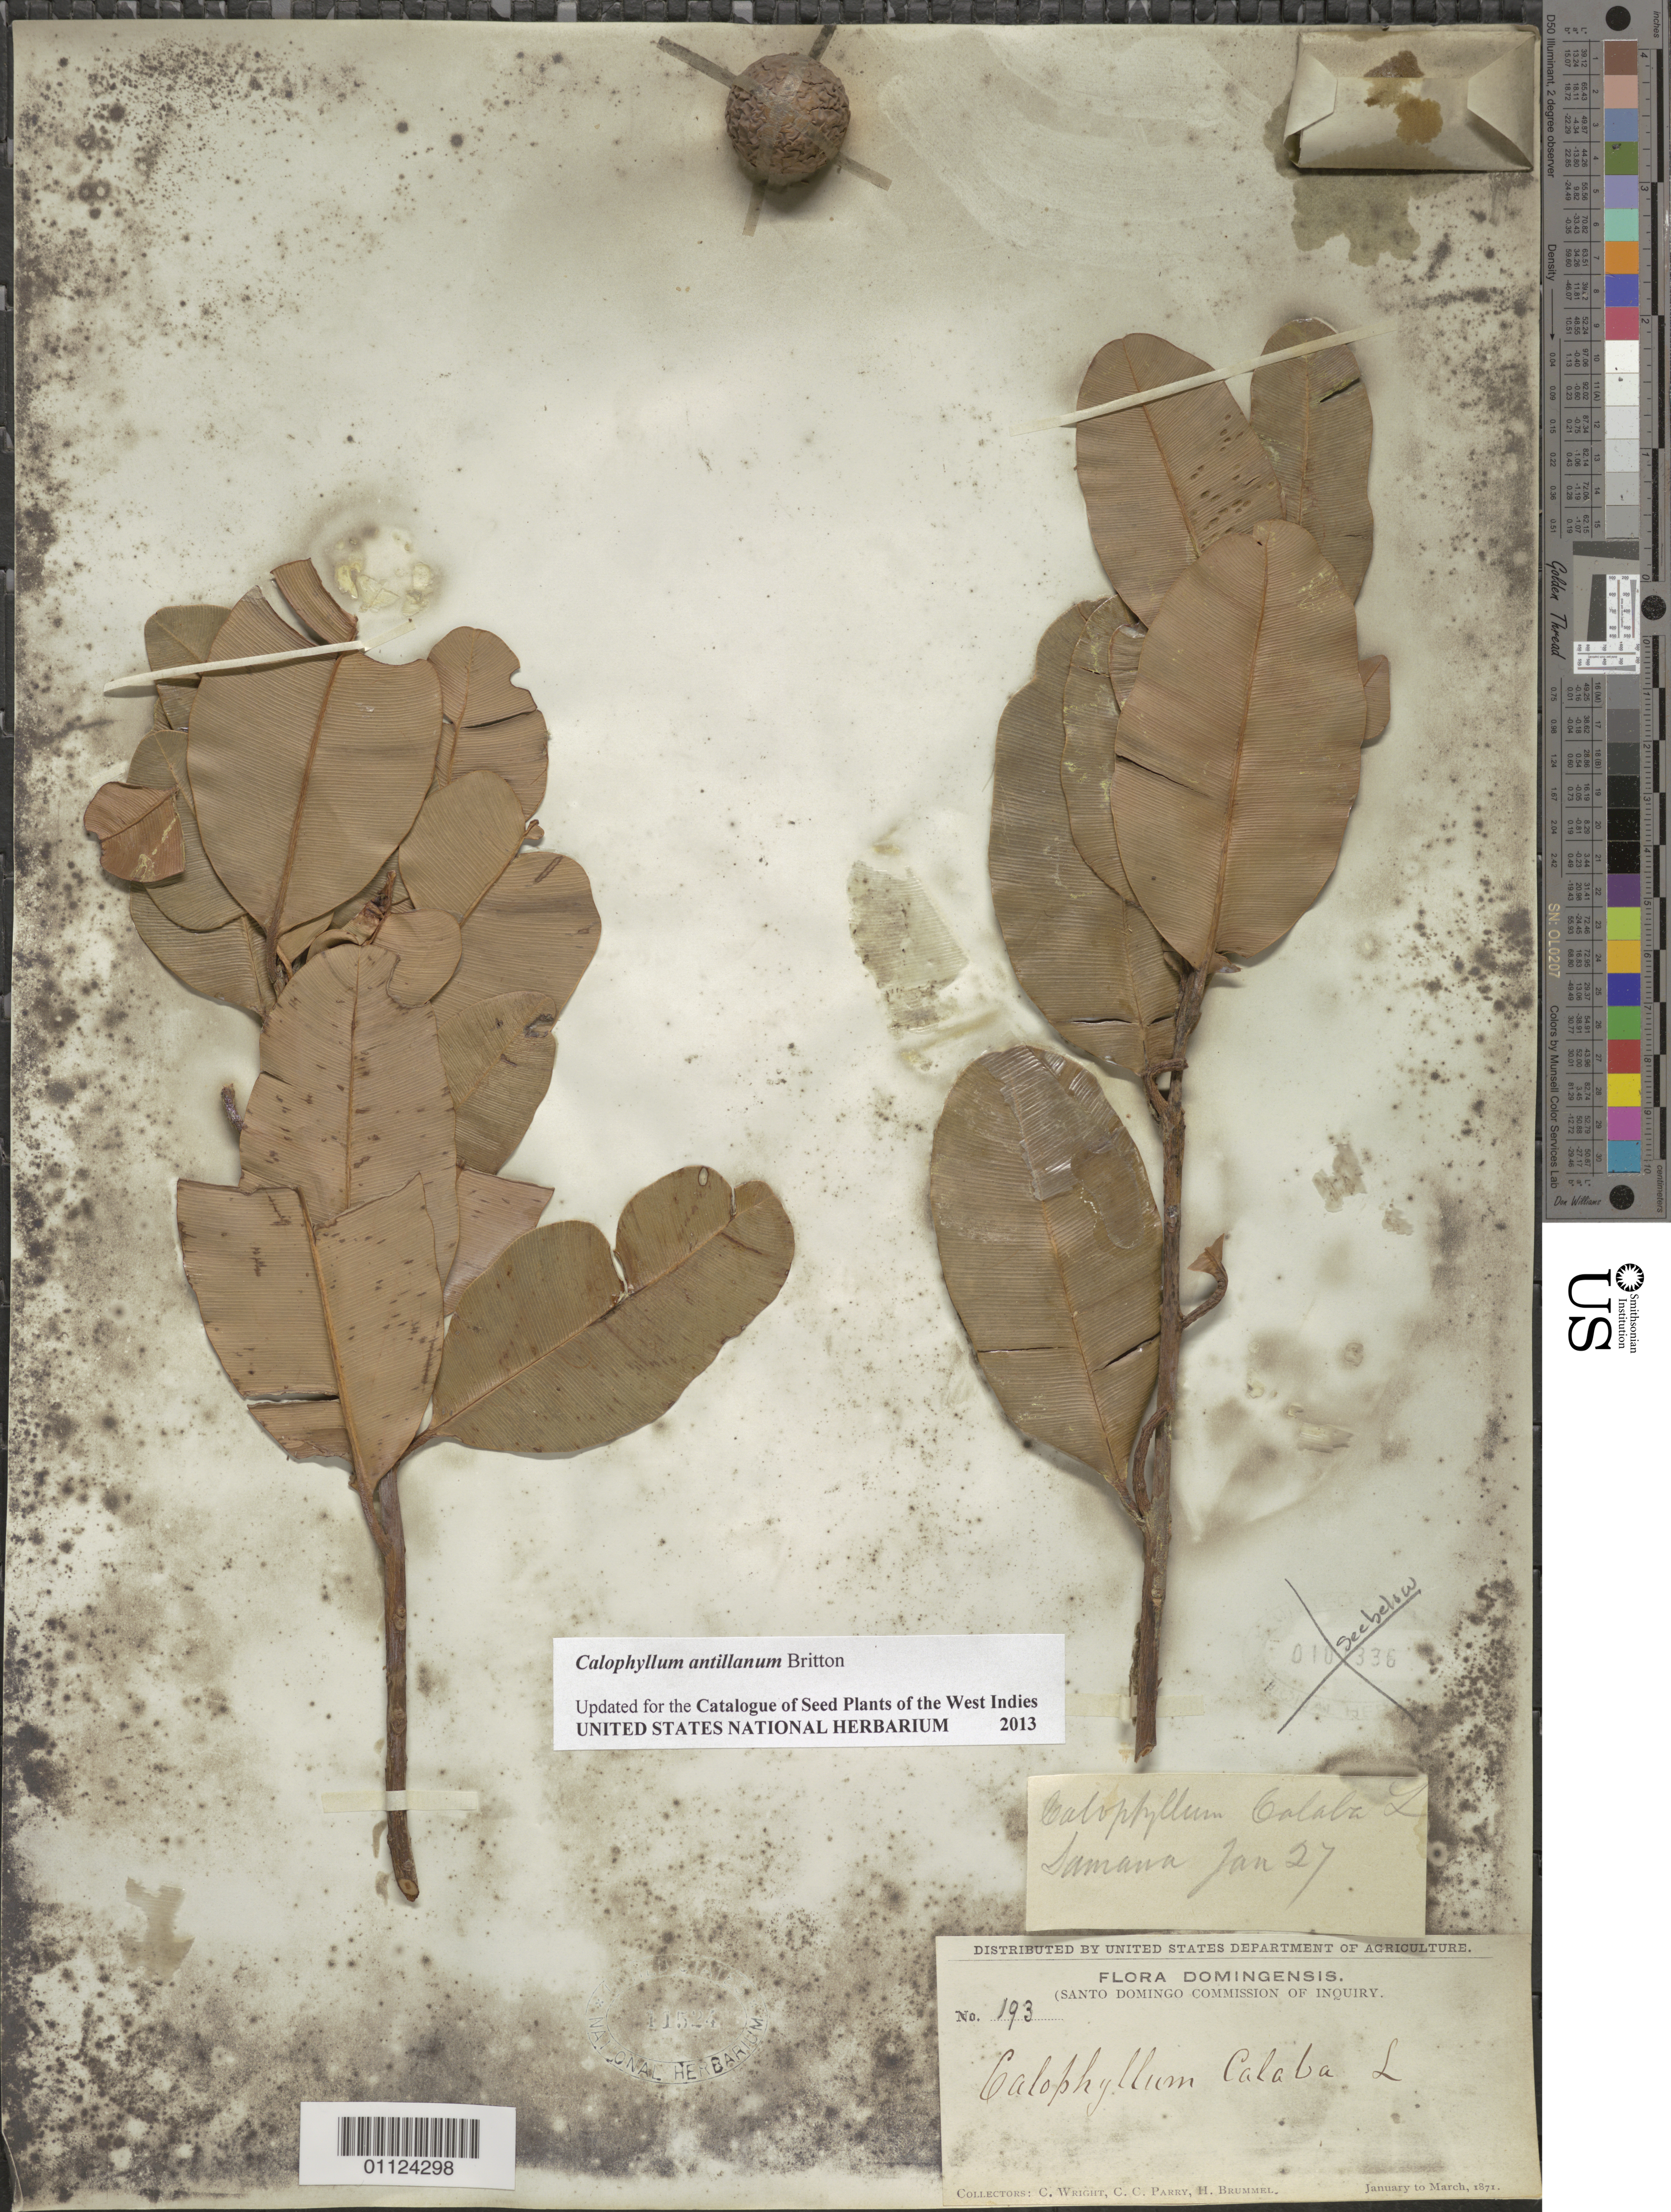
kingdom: Plantae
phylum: Tracheophyta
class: Magnoliopsida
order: Malpighiales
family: Calophyllaceae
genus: Calophyllum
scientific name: Calophyllum antillanum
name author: Britton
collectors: C. Wright, C. C. Parry & H. Brummel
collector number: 193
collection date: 1871-01/1871-03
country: Dominican Republic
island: Hispaniola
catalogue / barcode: US 41524